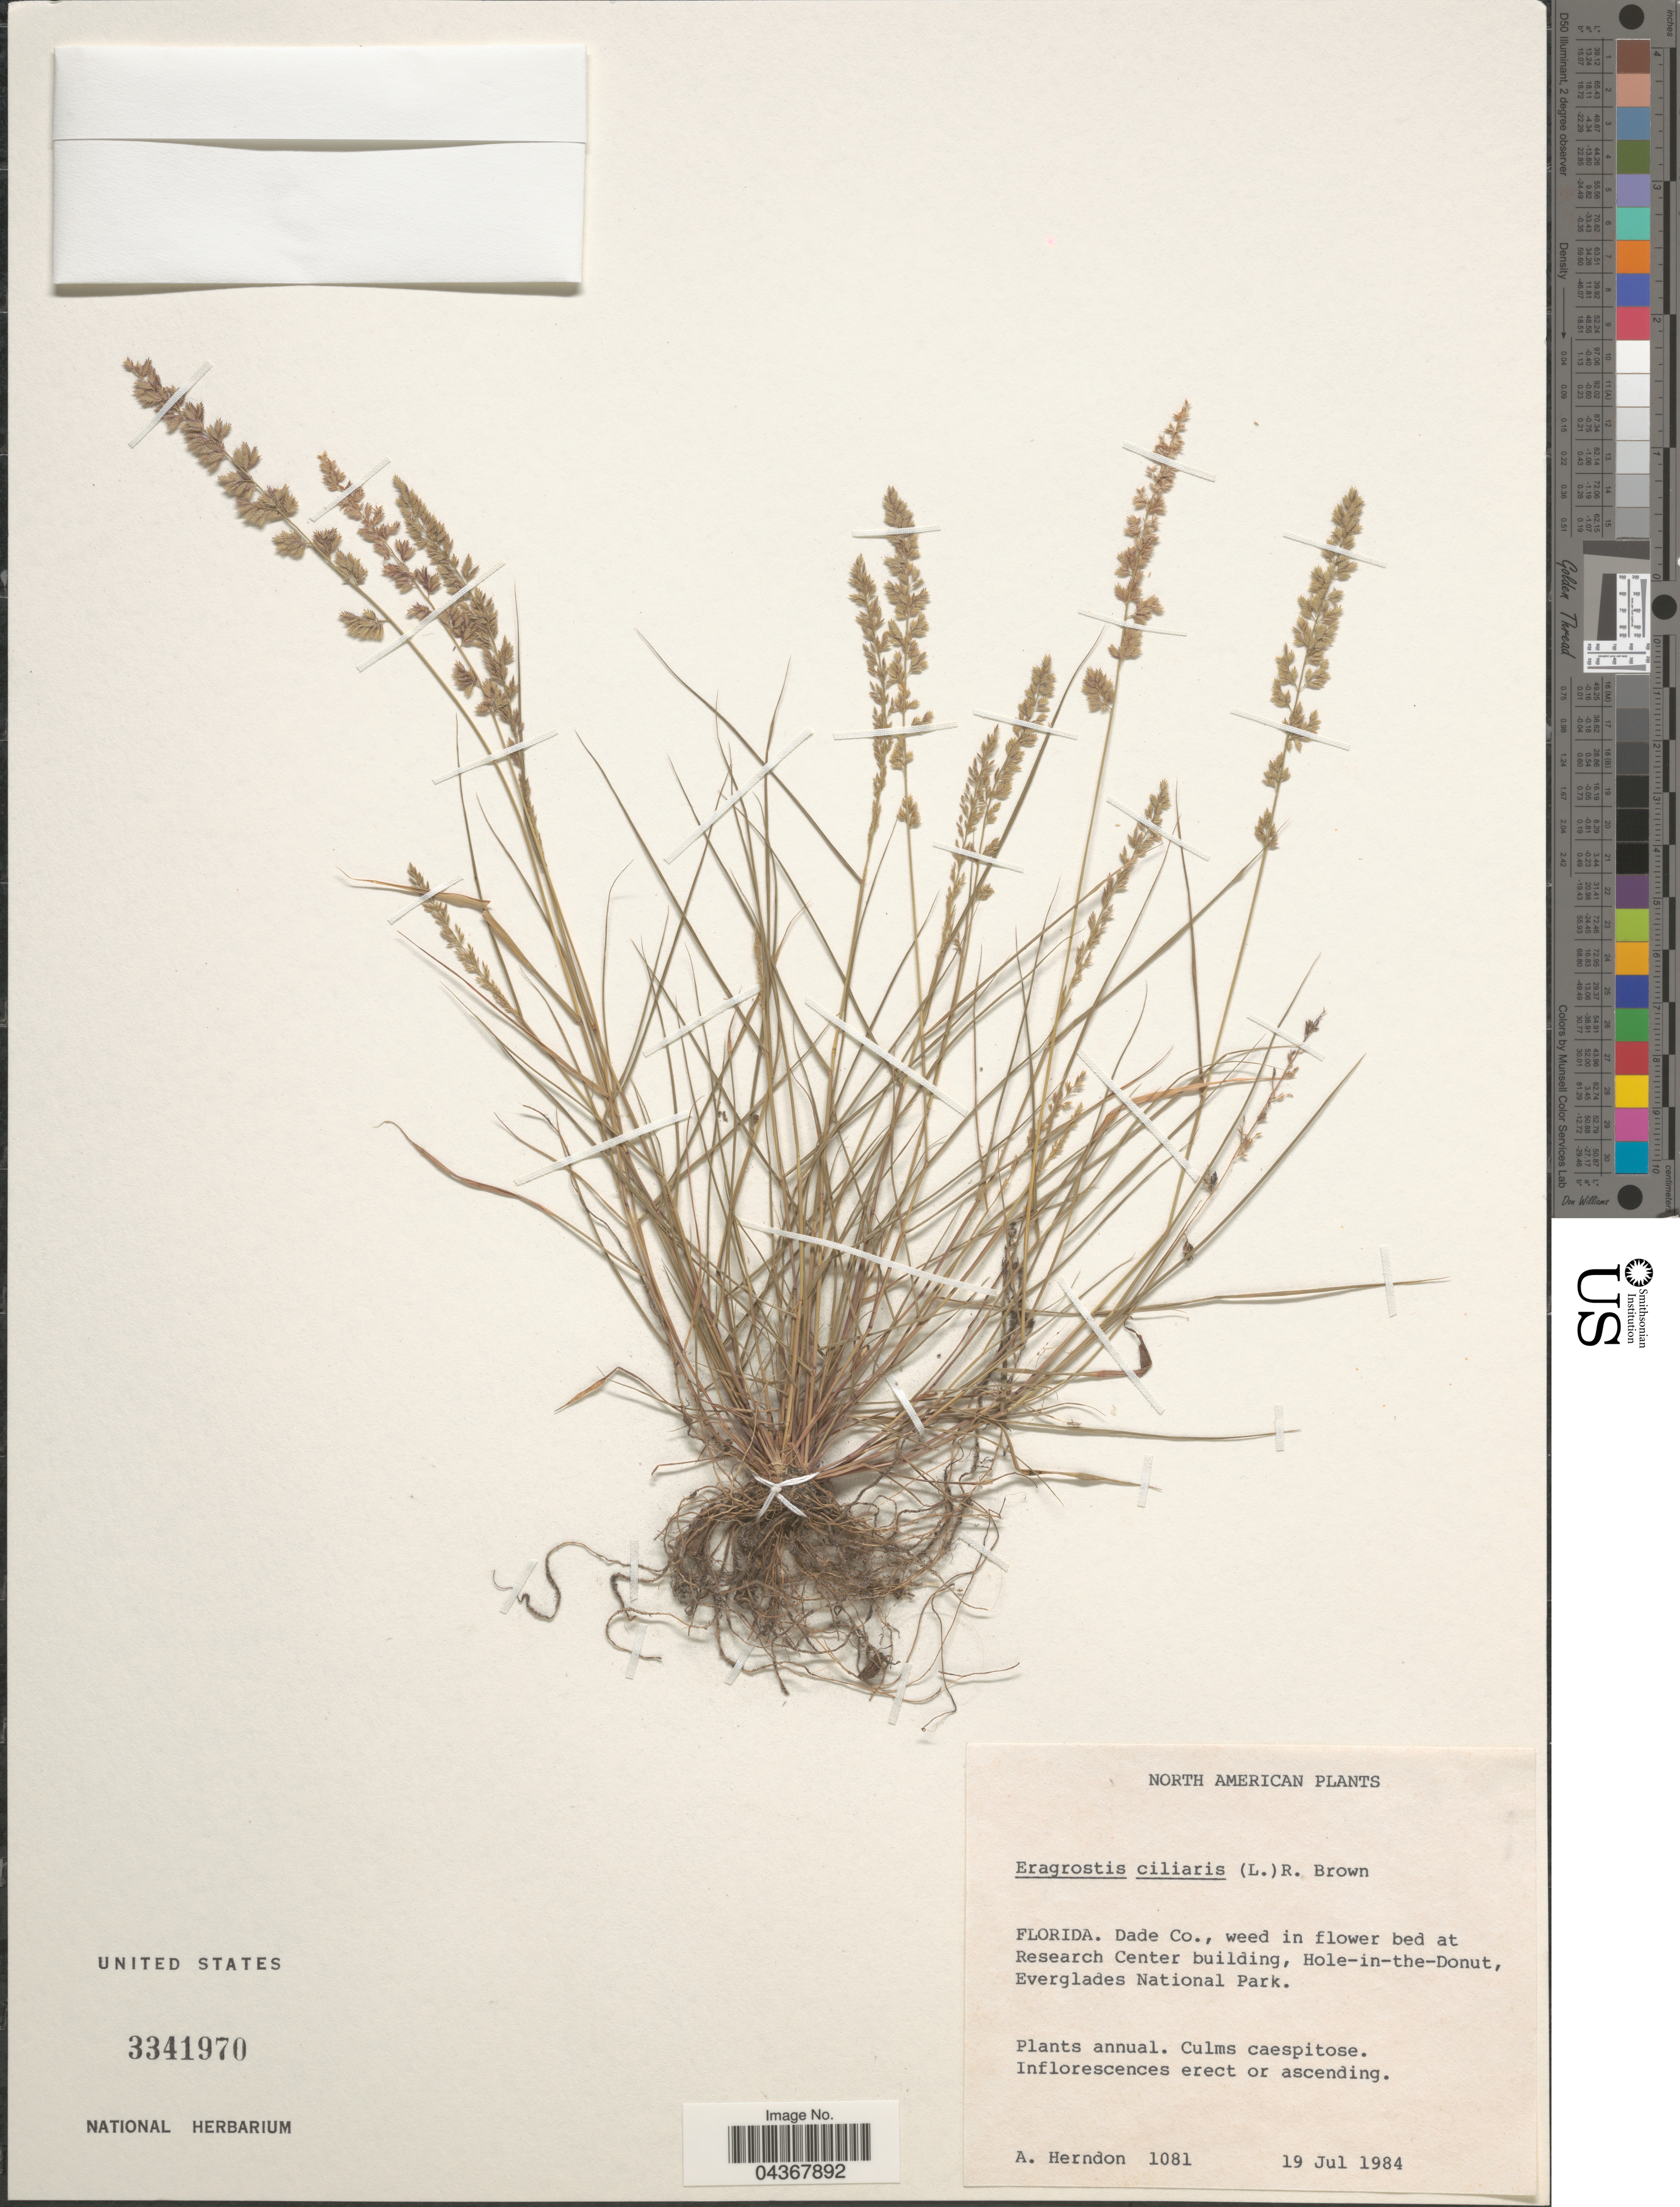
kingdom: Plantae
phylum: Tracheophyta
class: Liliopsida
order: Poales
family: Poaceae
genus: Eragrostis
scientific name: Eragrostis ciliaris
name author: (L.) R. Br.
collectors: A. Herndon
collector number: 1081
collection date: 1984-07-19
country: United States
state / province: Florida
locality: Dade Co. weed in flower bed at Research Center building, Hole-in-the-Donut, Everglades National Park.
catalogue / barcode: US 3341970